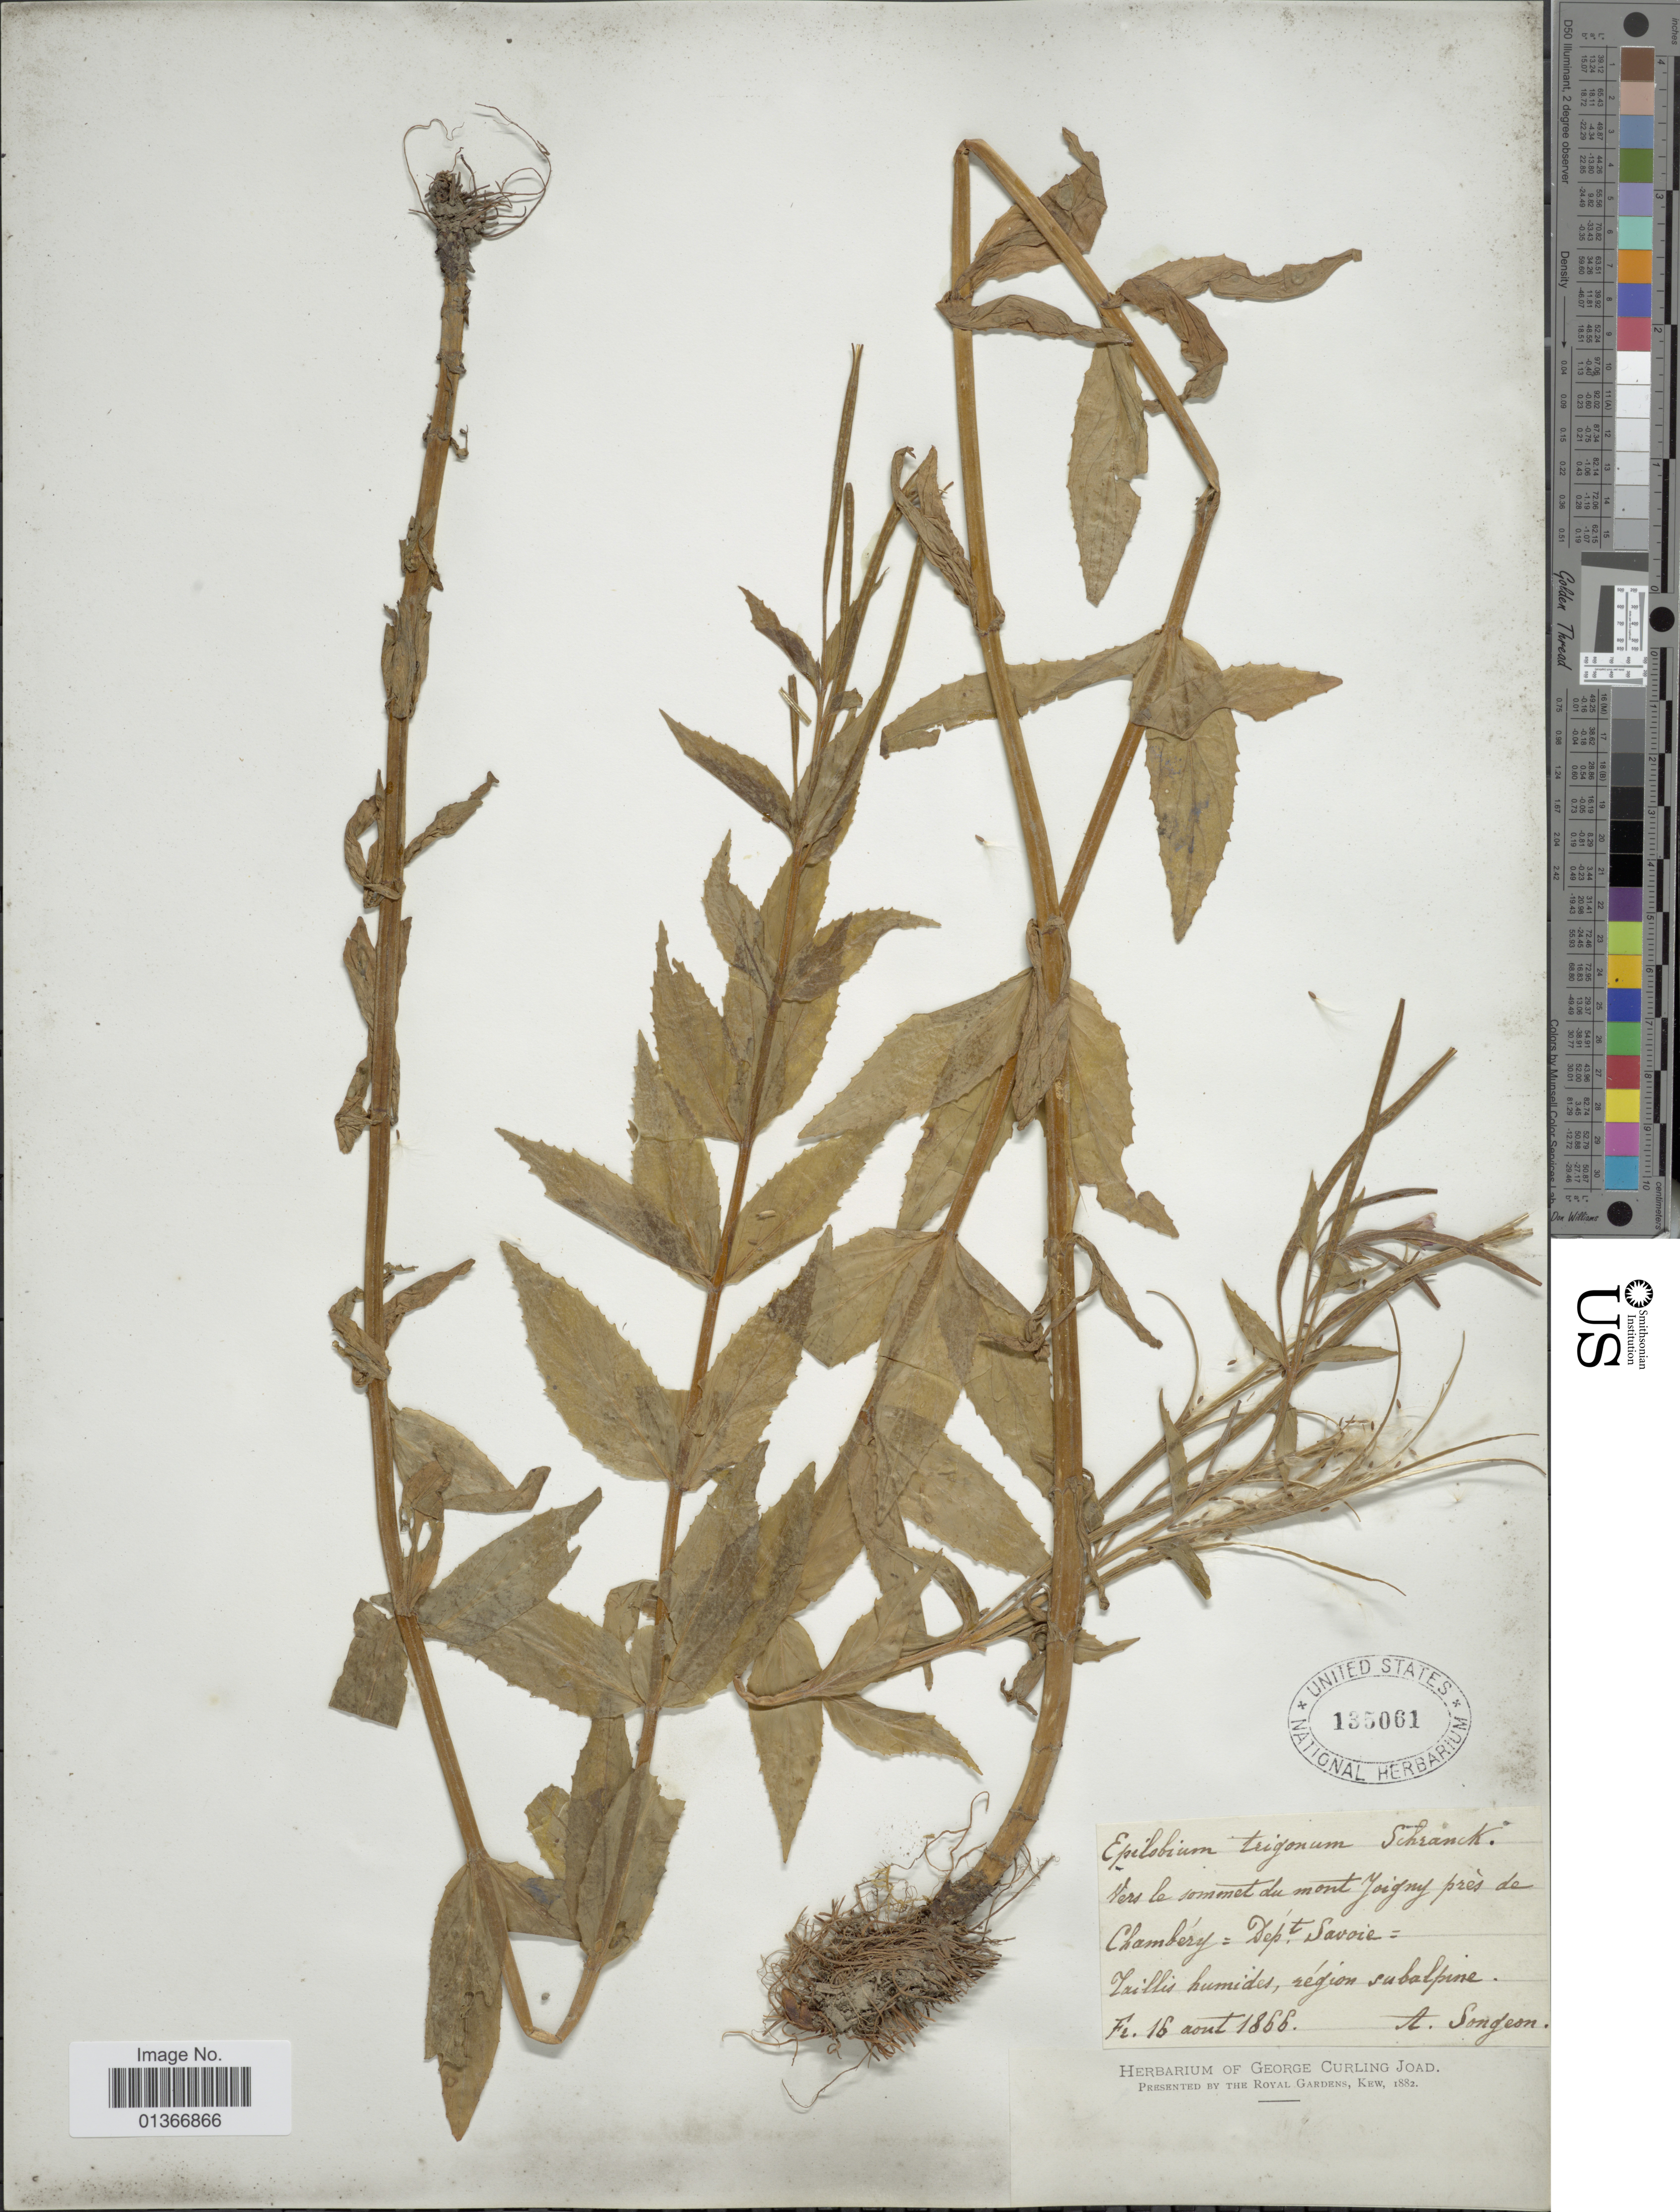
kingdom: Plantae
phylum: Tracheophyta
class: Magnoliopsida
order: Myrtales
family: Onagraceae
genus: Epilobium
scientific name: Epilobium alpestre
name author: (Jacq.) Krock.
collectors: A. Songeon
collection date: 1866-08-16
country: France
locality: Vers le sommet du mont Joigny près de Chambéry = Dept. Savoie.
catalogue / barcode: US 135061